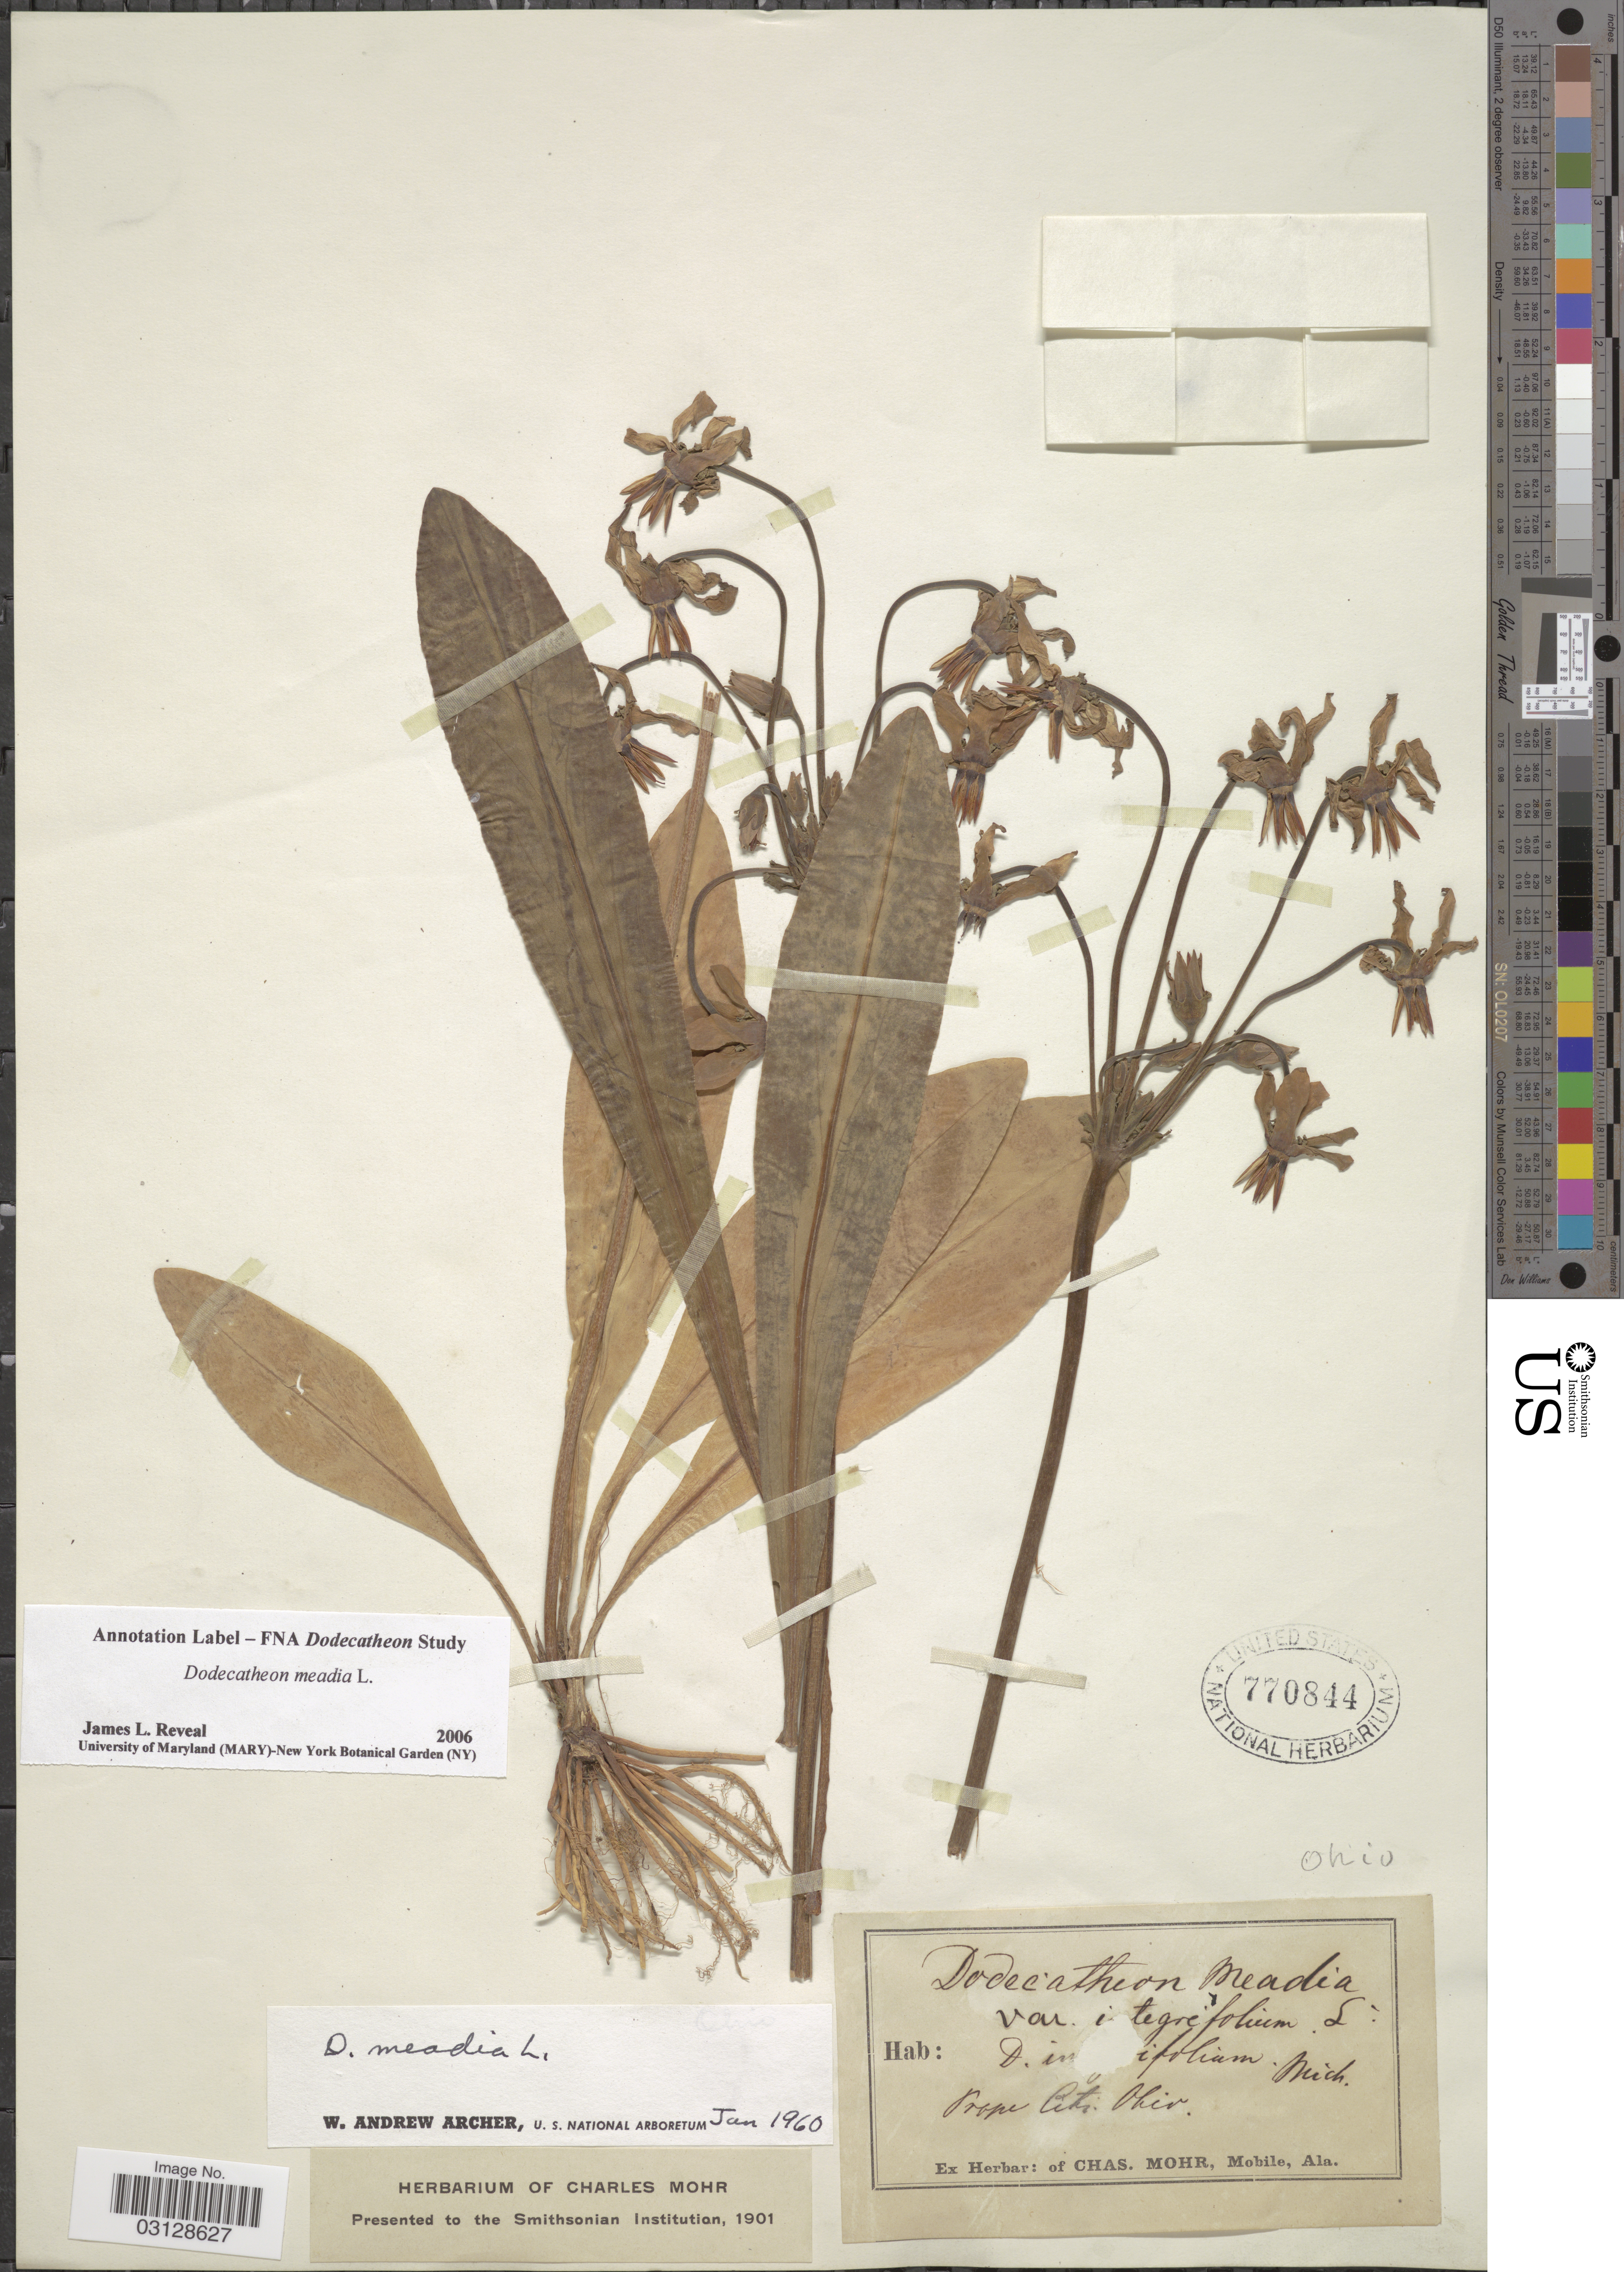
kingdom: Plantae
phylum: Tracheophyta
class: Magnoliopsida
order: Ericales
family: Primulaceae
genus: Dodecatheon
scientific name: Dodecatheon meadia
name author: L.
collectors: ex herb. Charles Mohr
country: United States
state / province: Ohio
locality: Prope Akr. Ohio.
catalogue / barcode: US 770844